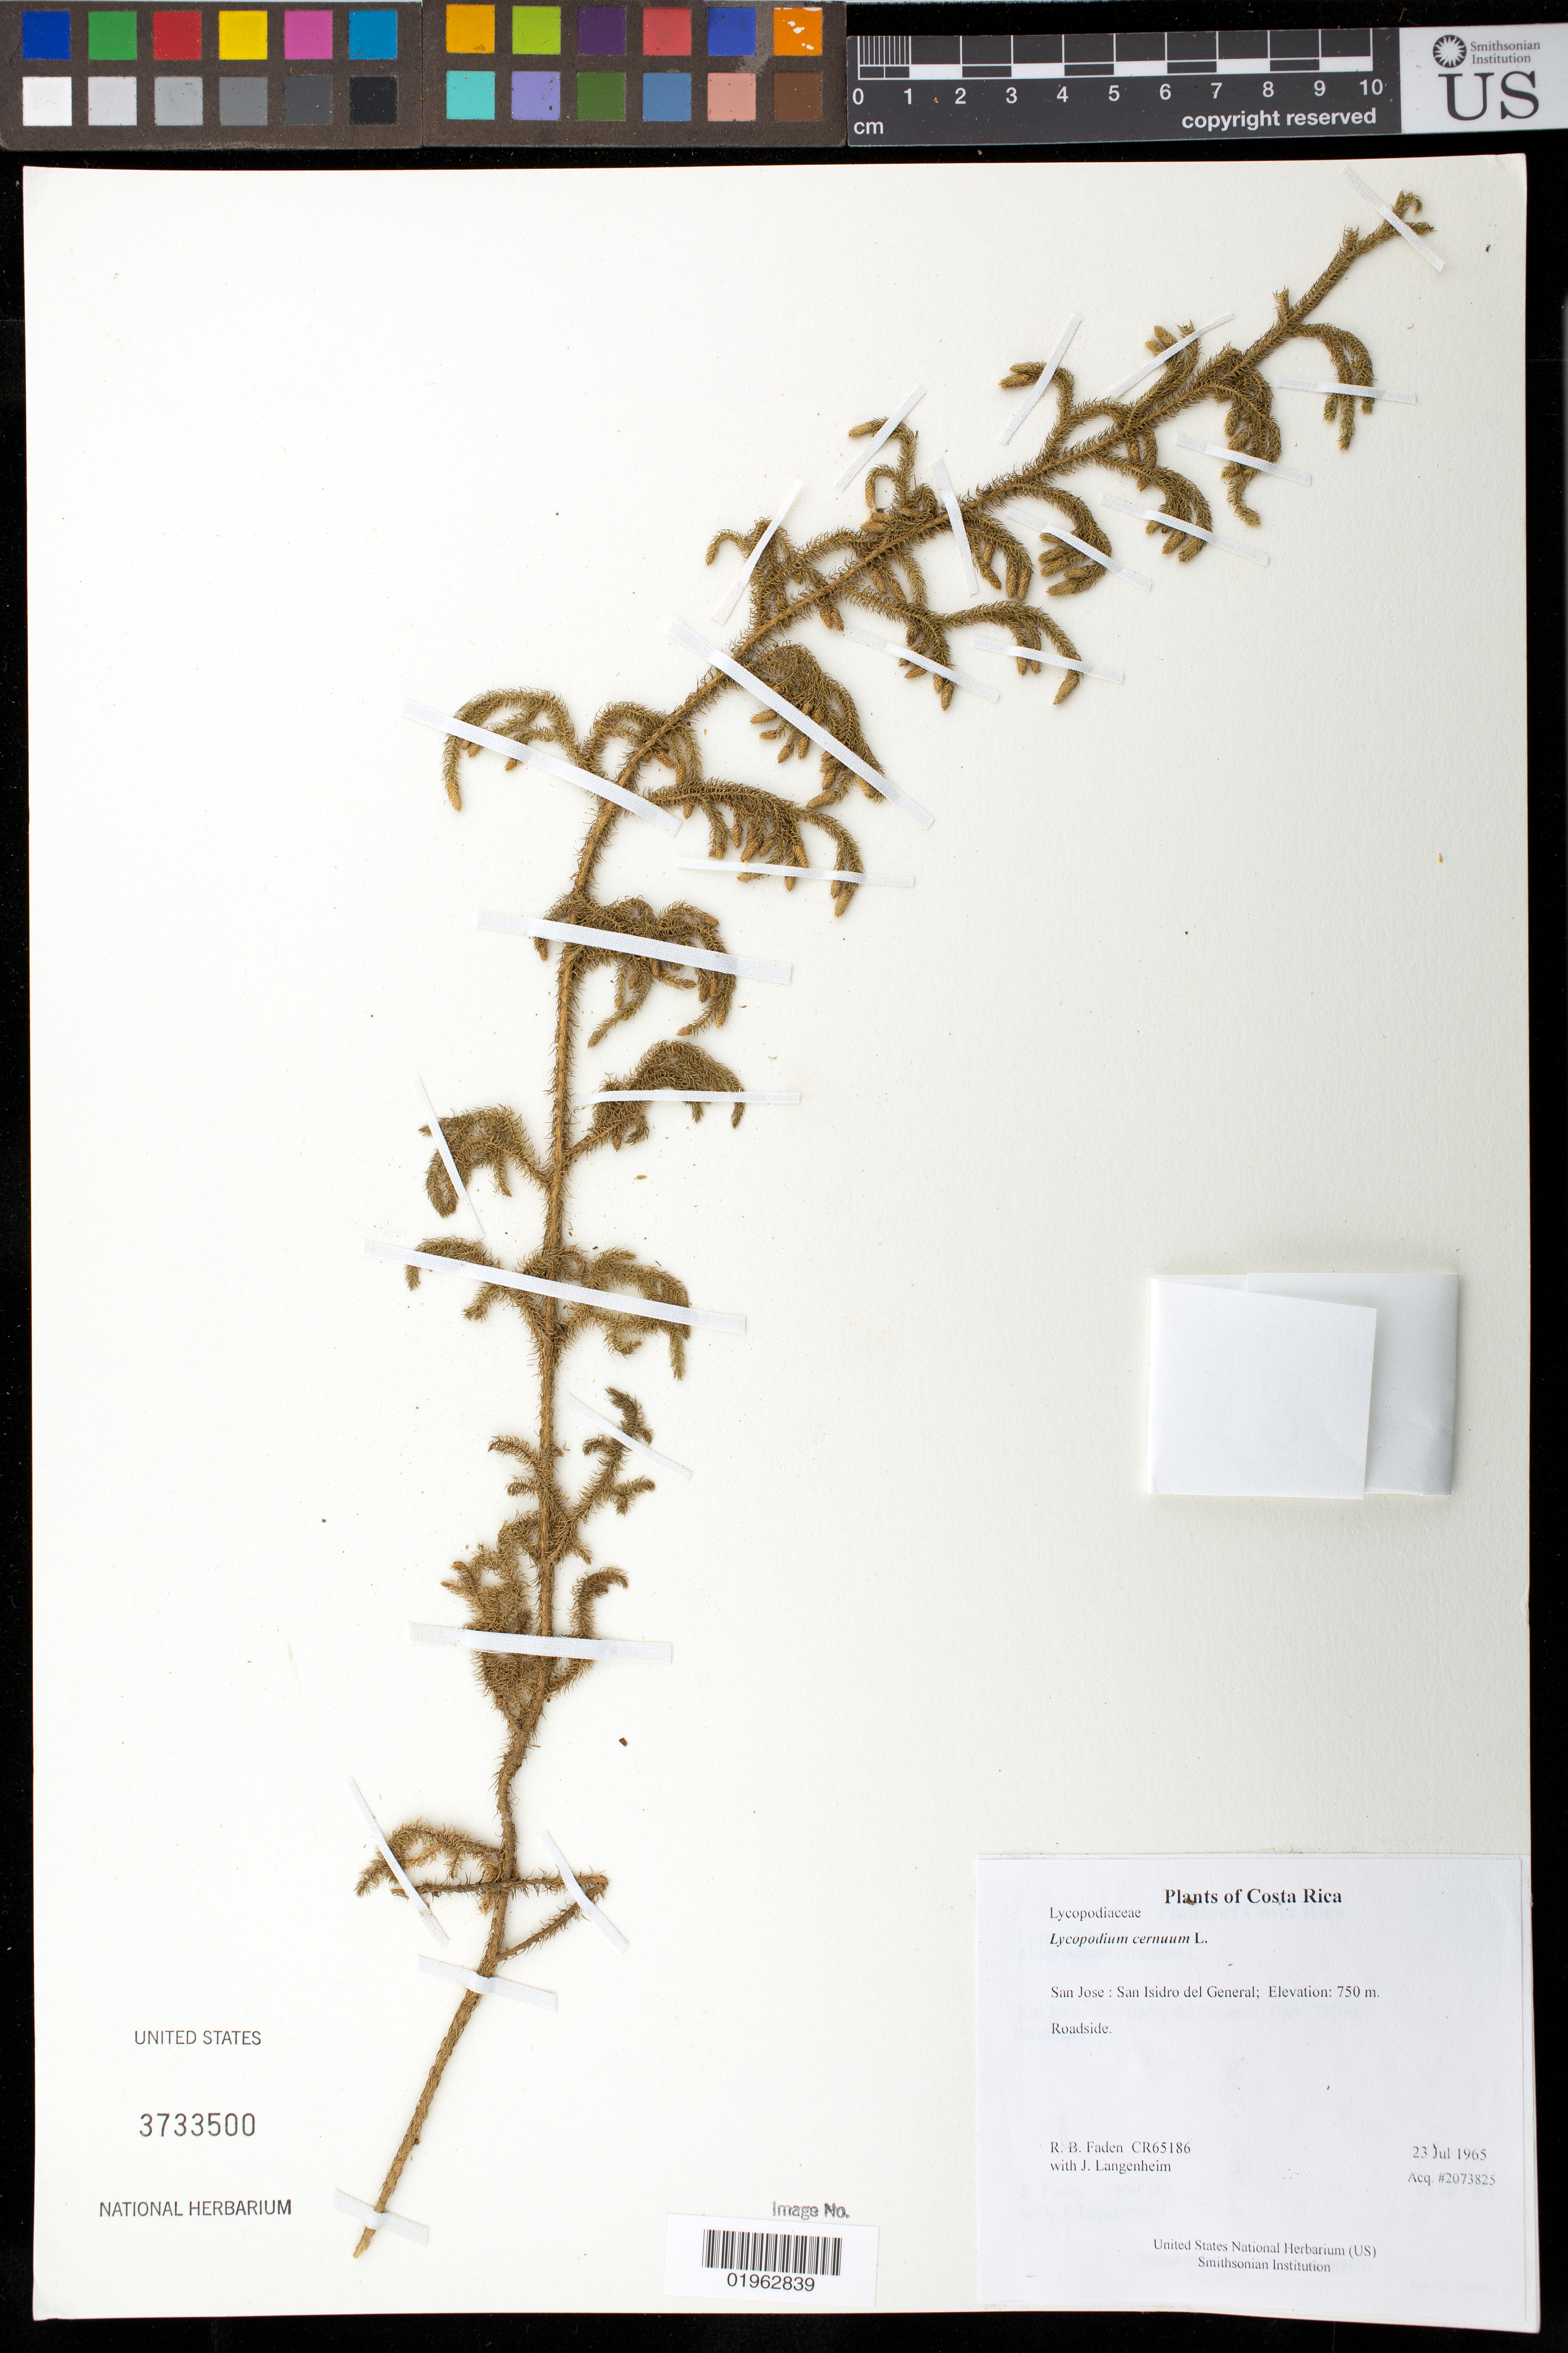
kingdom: Plantae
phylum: Tracheophyta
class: Lycopodiopsida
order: Lycopodiales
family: Lycopodiaceae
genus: Palhinhaea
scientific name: Palhinhaea cernua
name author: (L.) Vasc. & Franco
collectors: R. B. Faden & J. Langenheim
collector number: CR65186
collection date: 1965-07-23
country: Costa Rica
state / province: San Jose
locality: San Isidro del General.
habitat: Roadside.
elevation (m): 750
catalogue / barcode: US 3733500